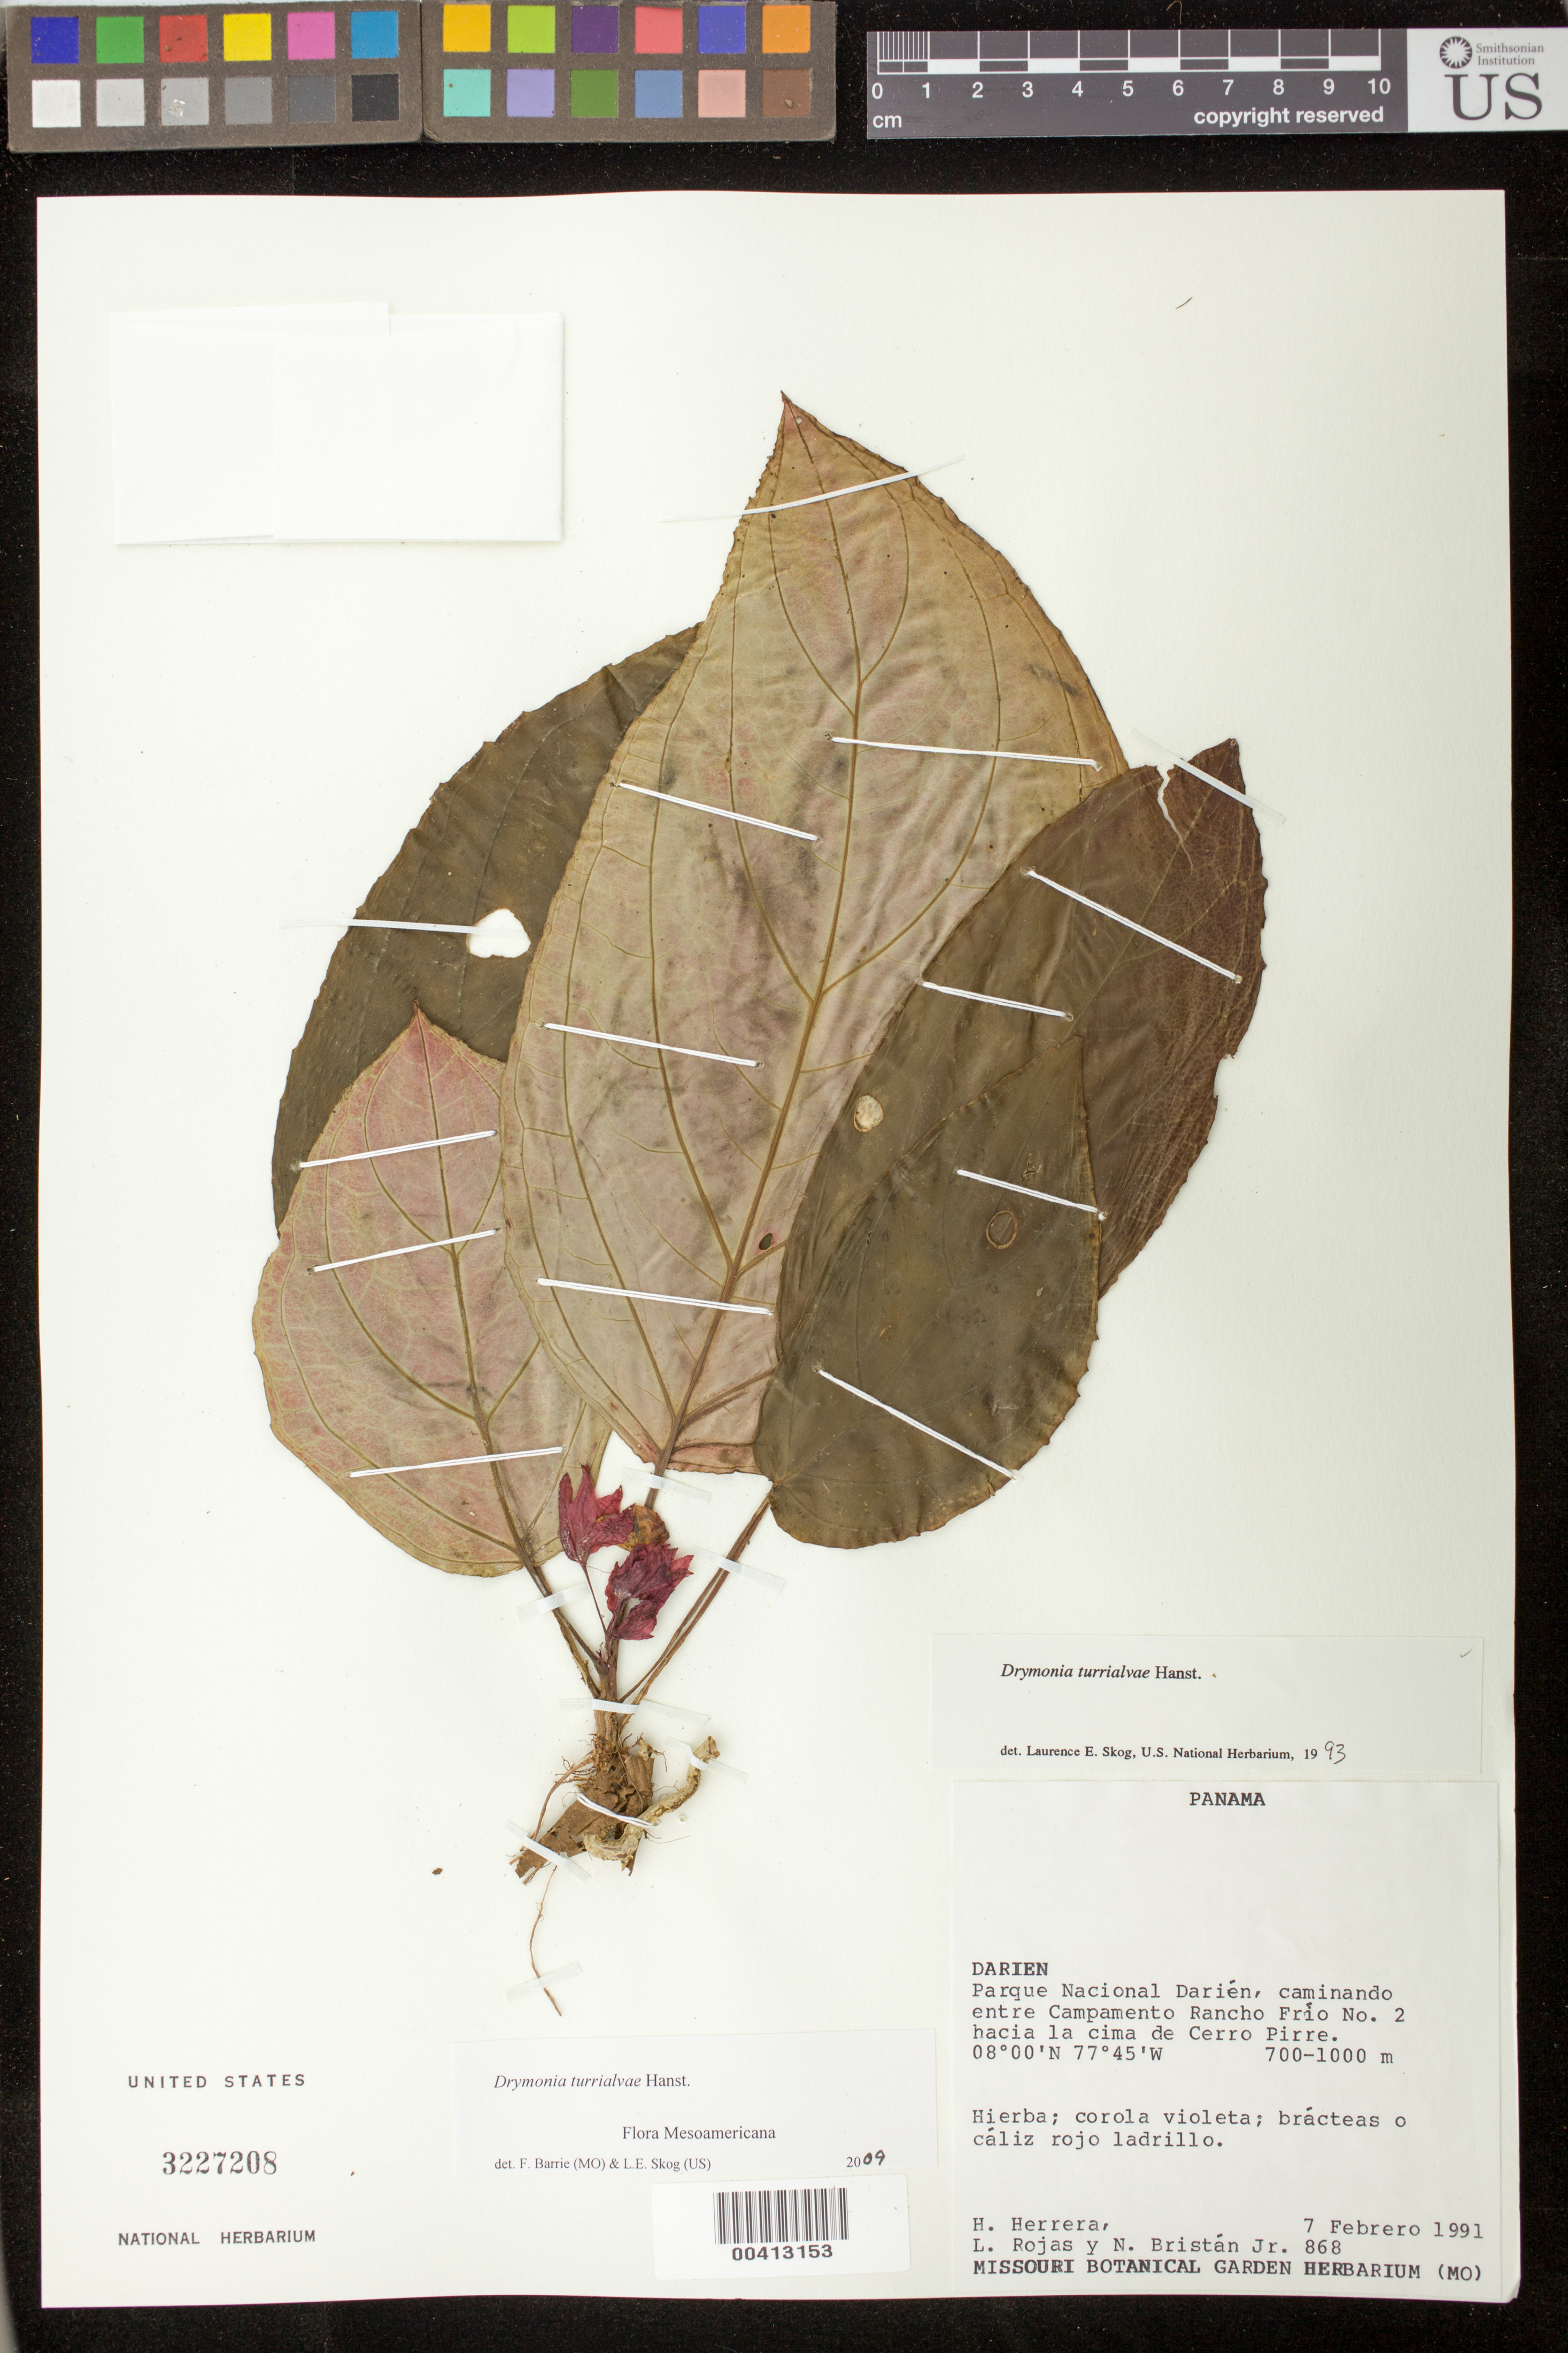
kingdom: Plantae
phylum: Tracheophyta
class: Magnoliopsida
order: Lamiales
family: Gesneriaceae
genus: Drymonia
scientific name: Drymonia turrialvae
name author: Hanst.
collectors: H. Herrera, L. Rojas & N. Bristan Jr.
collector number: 868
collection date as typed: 07 Feb 1991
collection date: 1991-02-07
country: Panama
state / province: Darién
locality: Darien National Park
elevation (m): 700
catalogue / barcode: US 3227208